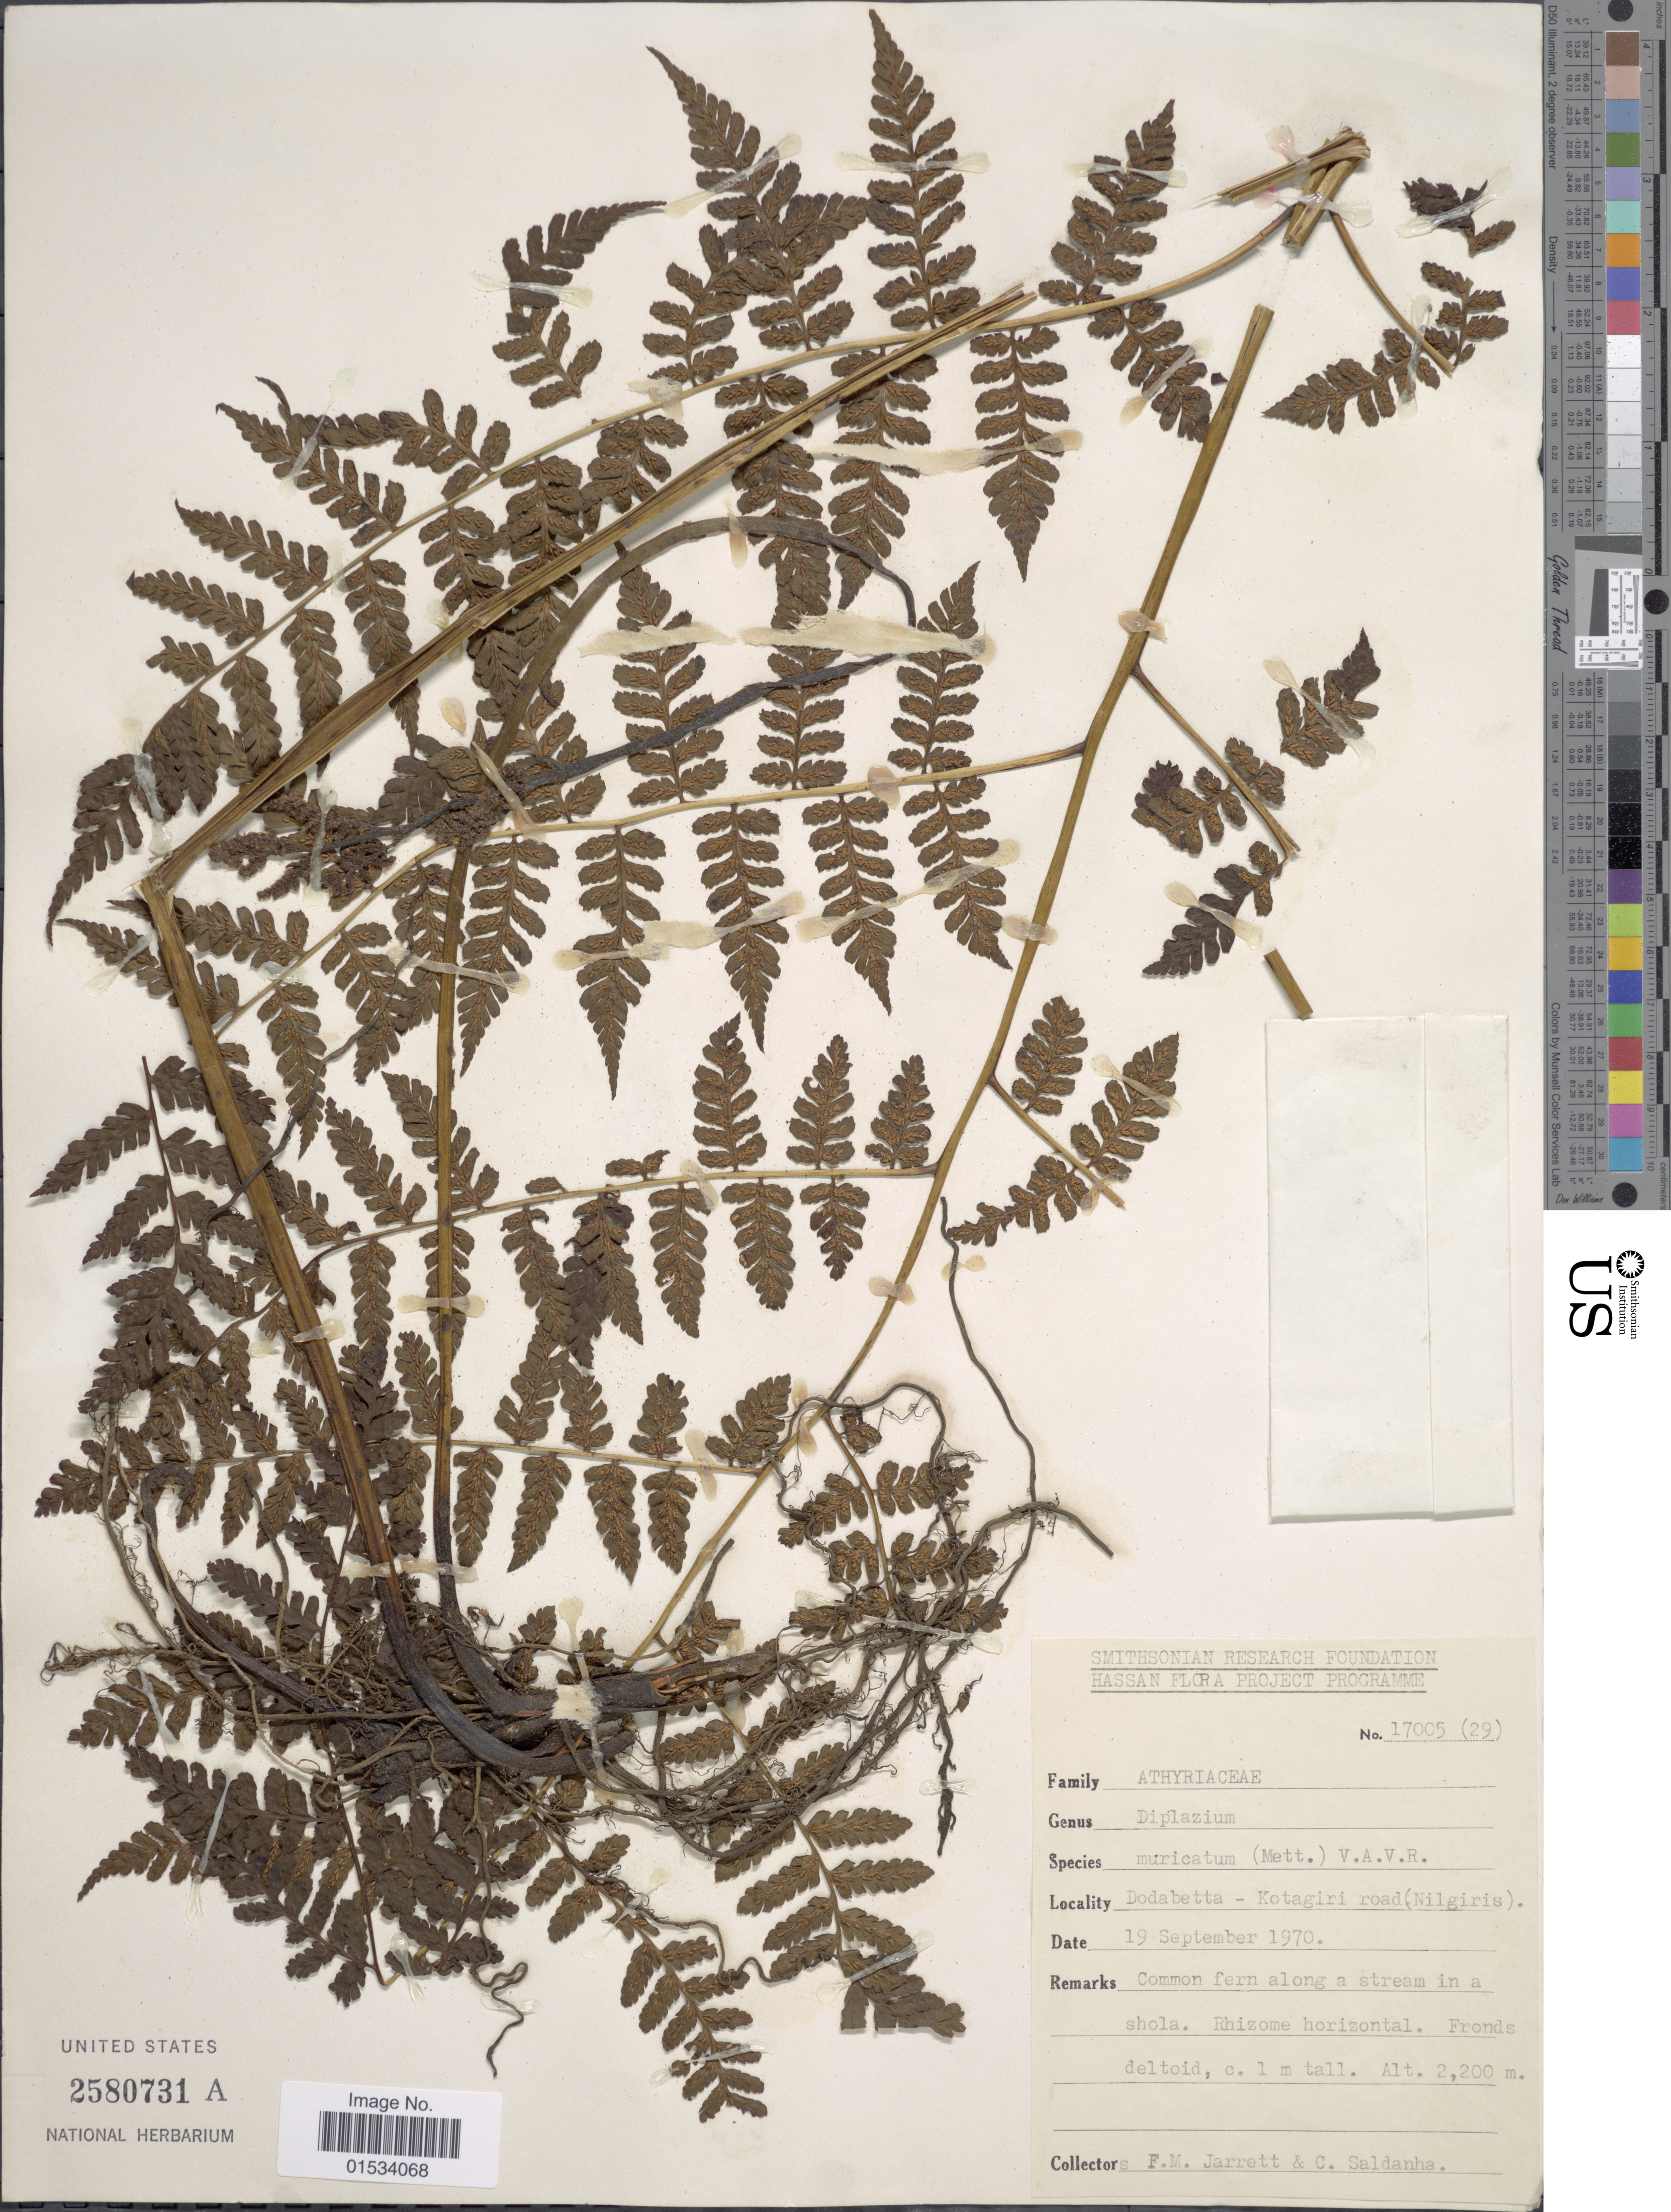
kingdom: Plantae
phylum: Tracheophyta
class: Polypodiopsida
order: Polypodiales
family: Athyriaceae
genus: Diplazium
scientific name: Diplazium muricatum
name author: (Mett.) Alderw.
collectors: F. M. Jarrett & C. Saldanha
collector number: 17005(29)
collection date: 1970-09-19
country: India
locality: Dodabetta-Kotagiri road (Nilgiris)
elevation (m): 2200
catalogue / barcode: US 2580731A